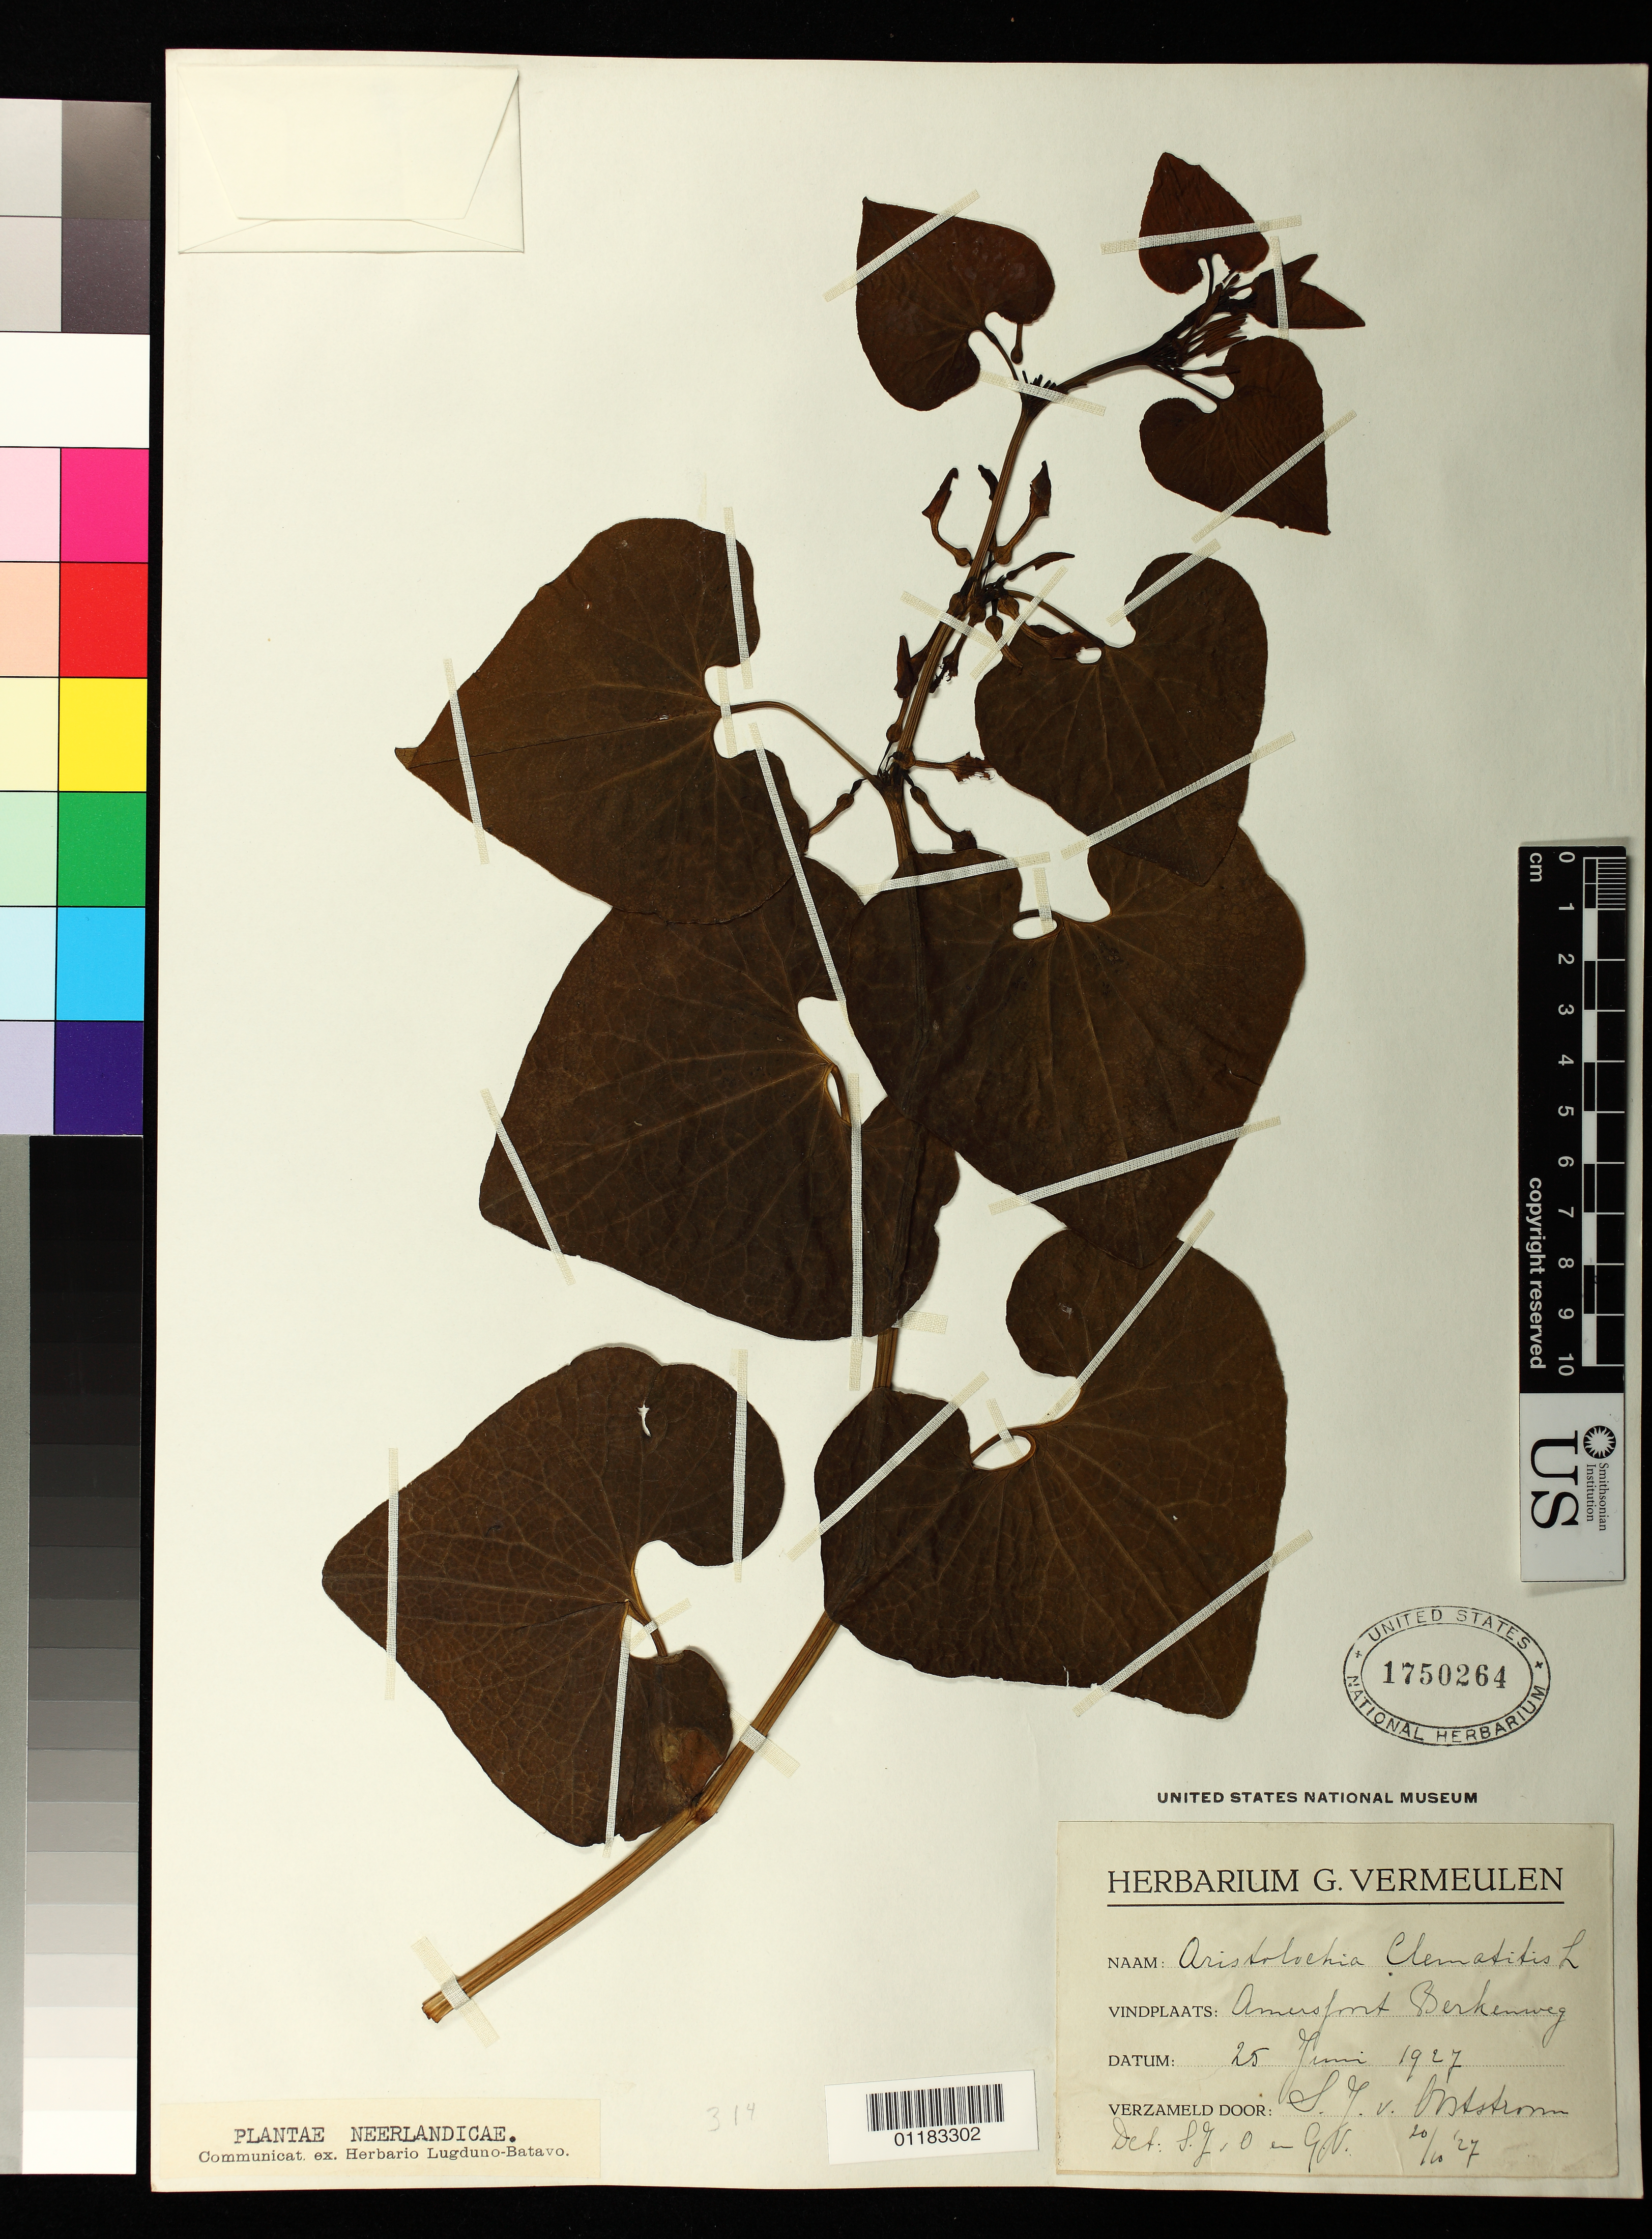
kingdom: Plantae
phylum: Tracheophyta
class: Magnoliopsida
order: Piperales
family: Aristolochiaceae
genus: Aristolochia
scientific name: Aristolochia clematitis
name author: L.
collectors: ex herb. G. Vermeulen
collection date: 1927-06-25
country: Netherlands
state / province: Utrecht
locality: Amersfoort Berkenweg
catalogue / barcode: US 1750264